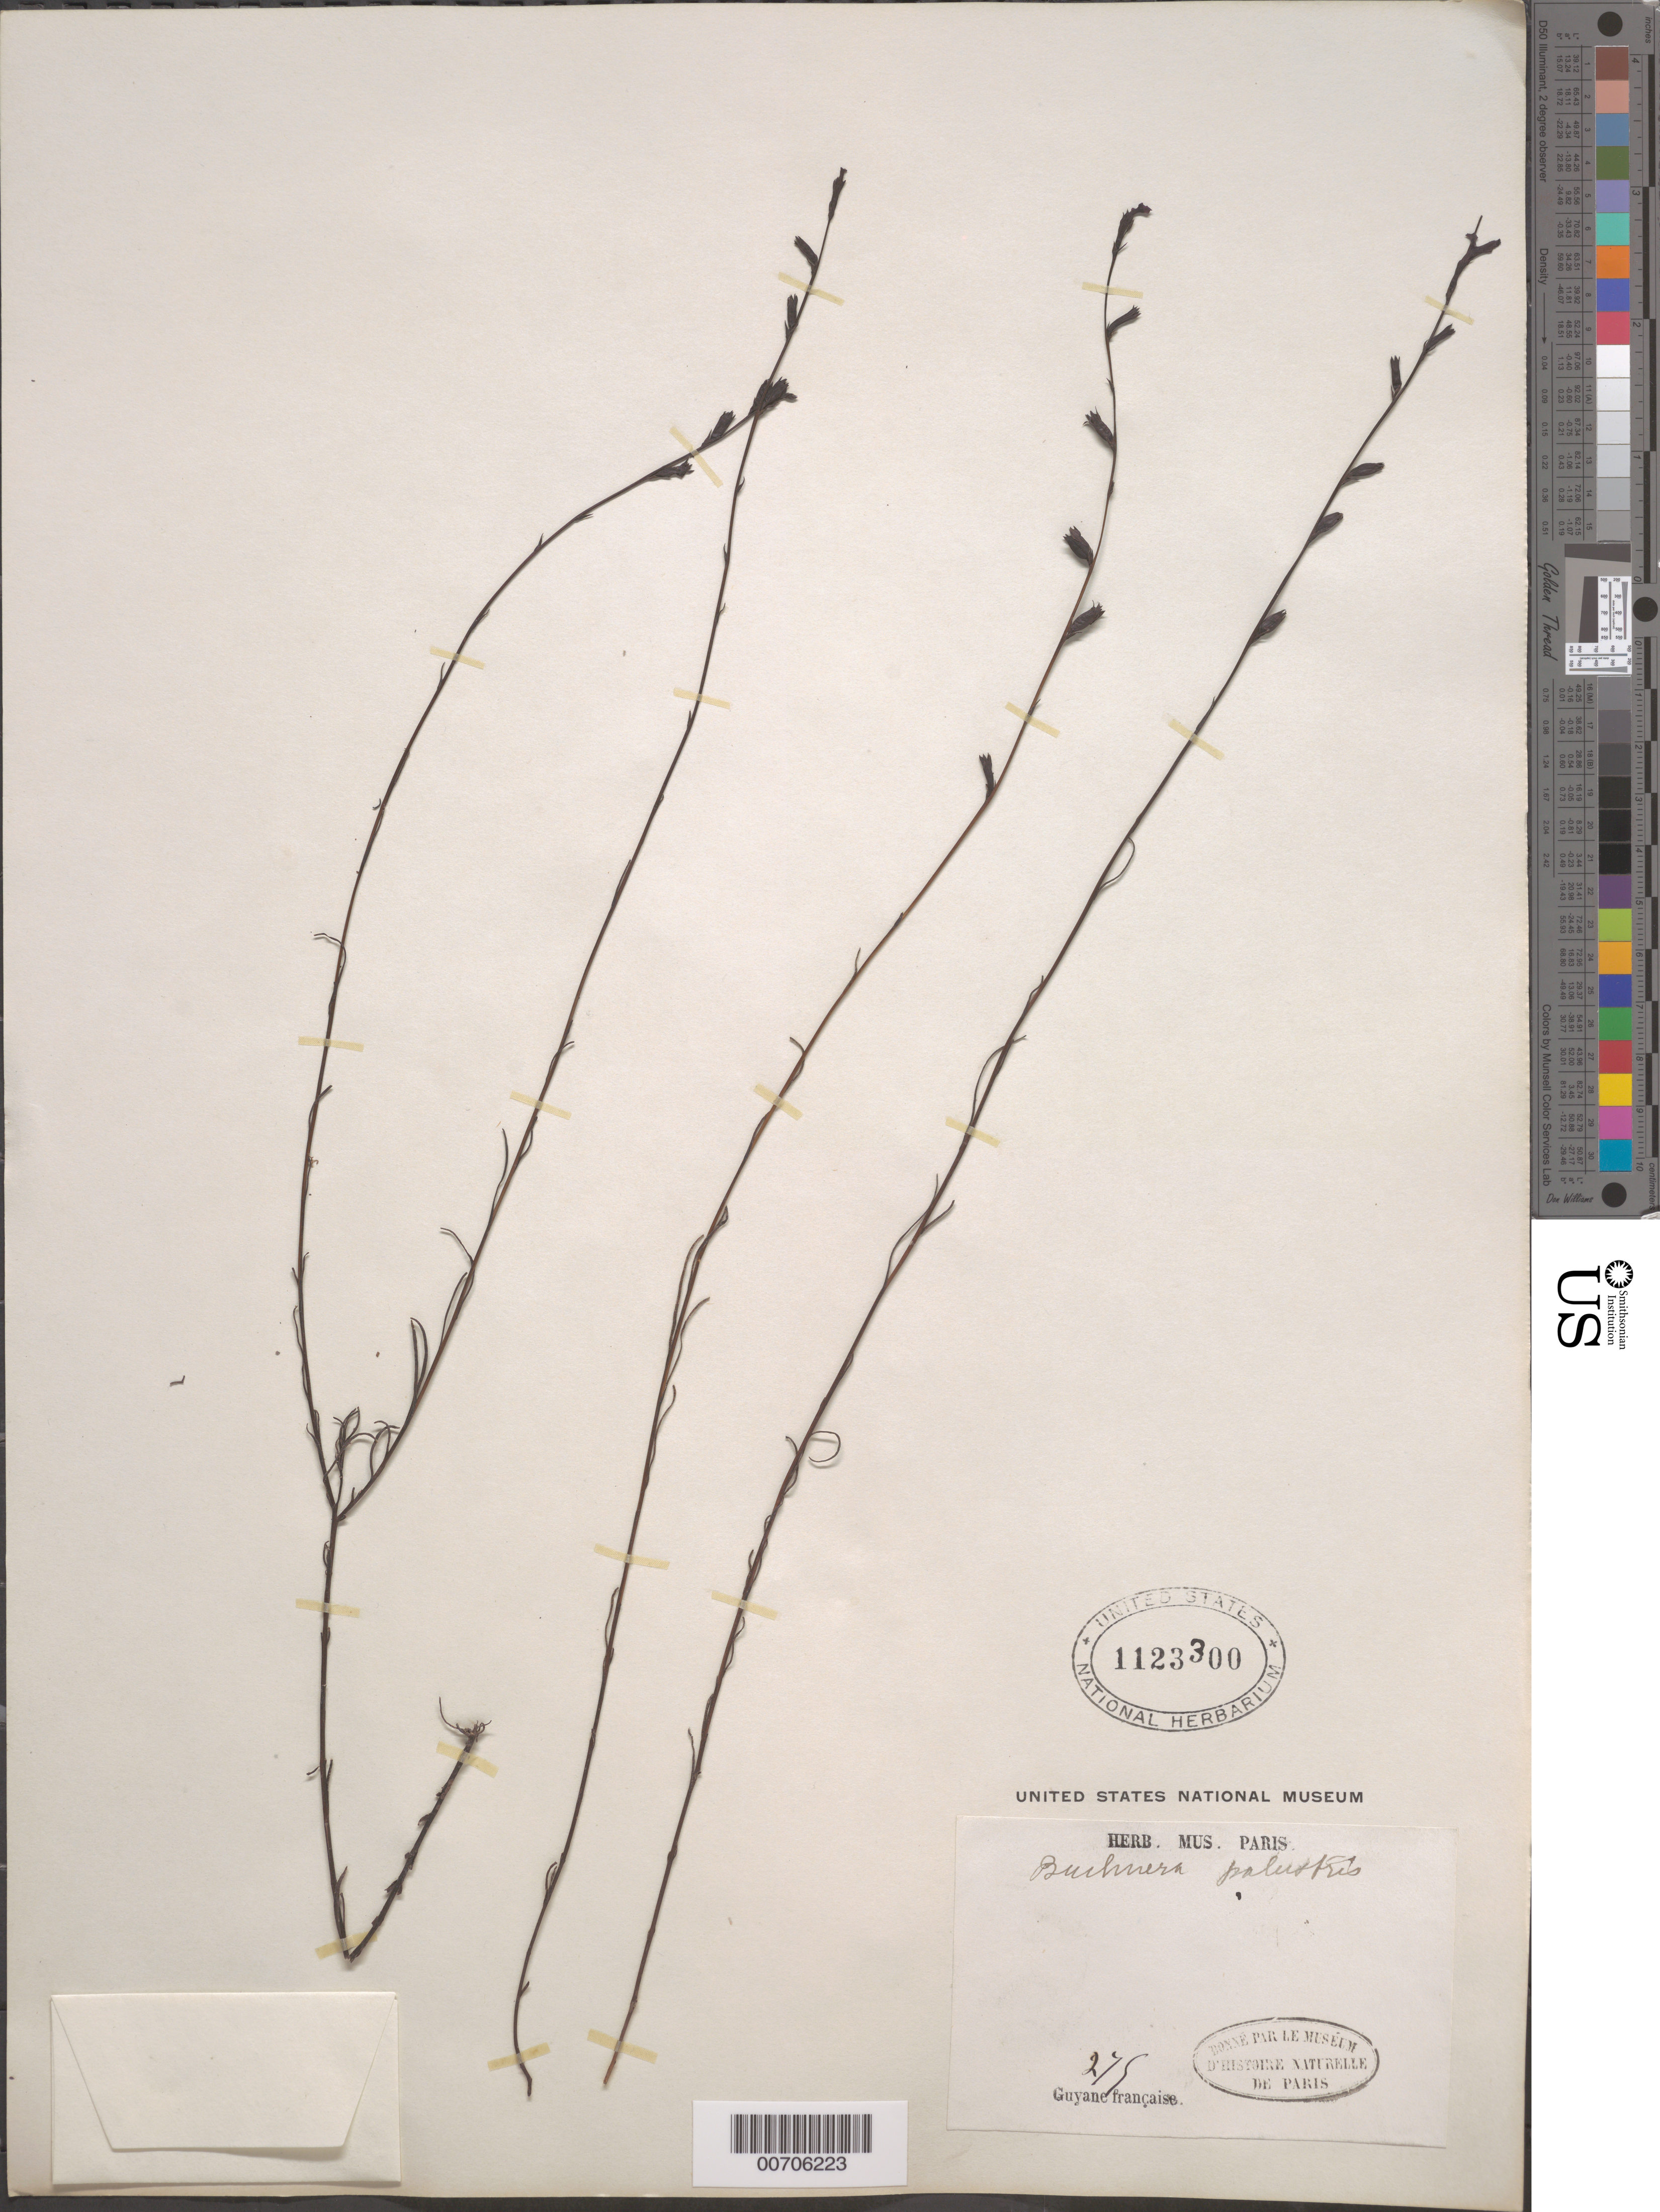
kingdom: Plantae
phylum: Tracheophyta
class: Magnoliopsida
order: Lamiales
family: Orobanchaceae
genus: Buchnera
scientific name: Buchnera palustris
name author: (Aubl.) Spreng.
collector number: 275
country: French Guiana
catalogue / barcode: US 1123300